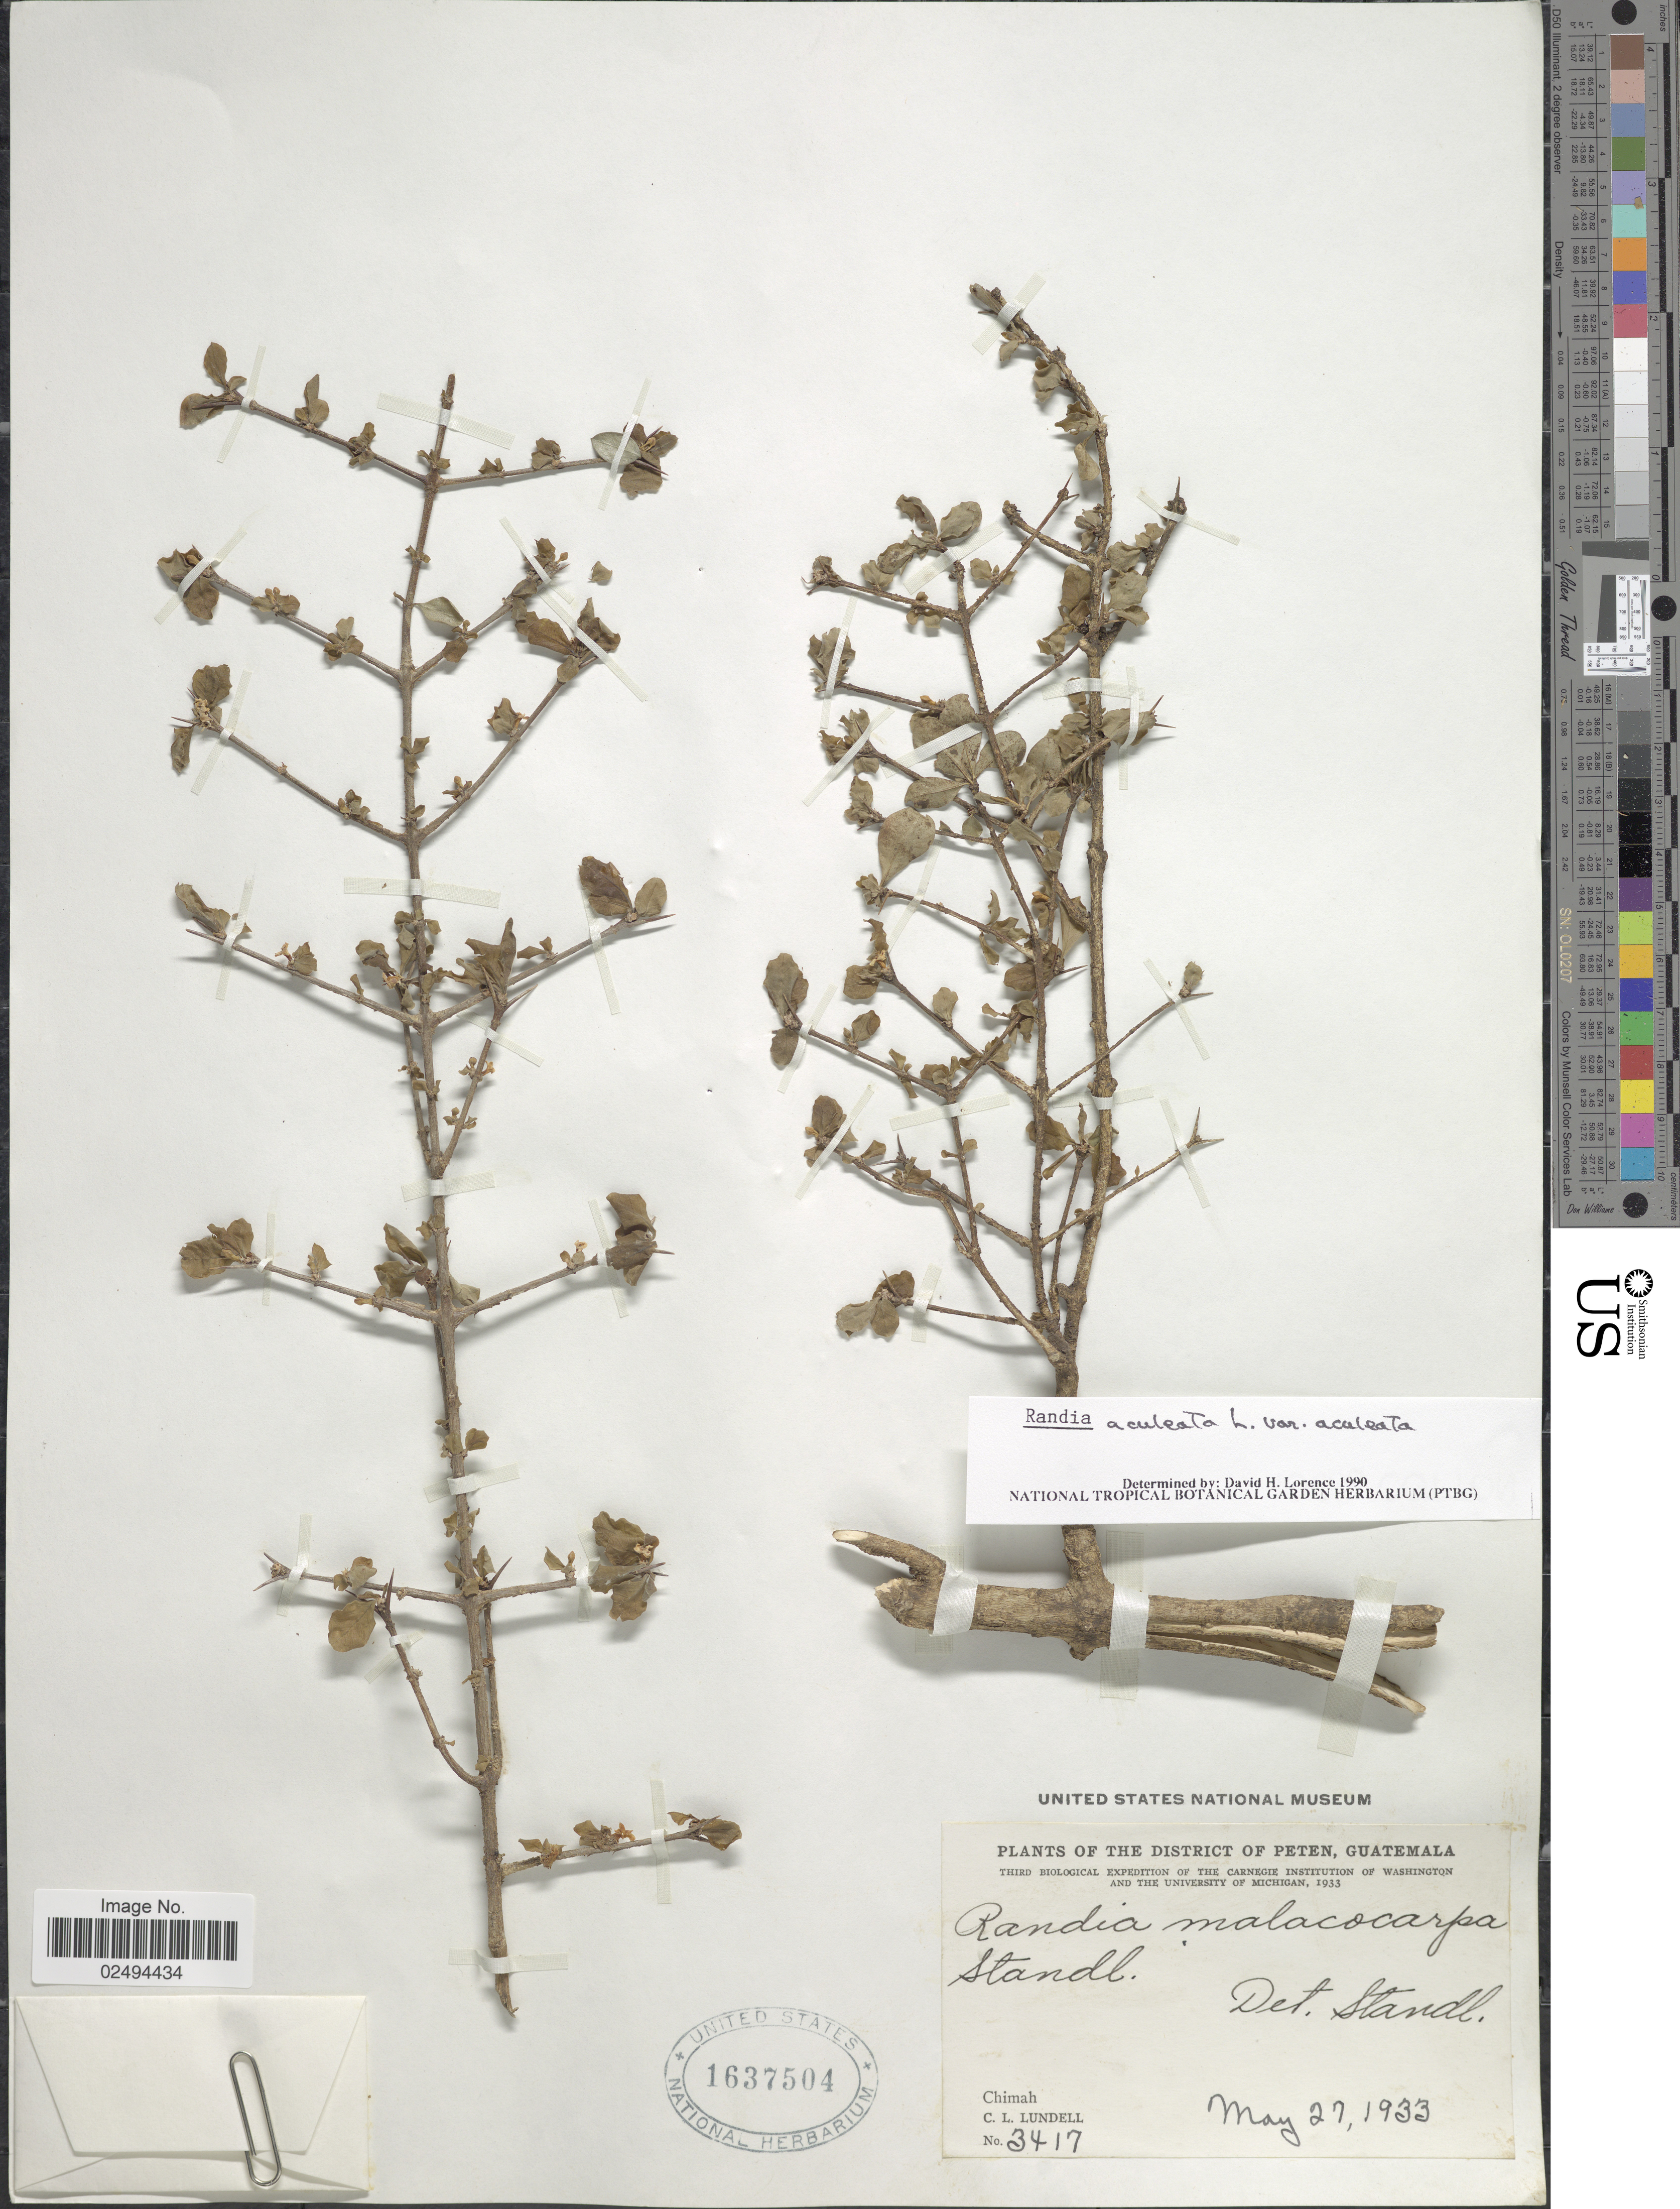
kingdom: Plantae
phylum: Tracheophyta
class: Magnoliopsida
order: Gentianales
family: Rubiaceae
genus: Randia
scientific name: Randia aculeata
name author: L.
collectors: C. L. Lundell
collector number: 3417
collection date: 1933-05-27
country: Guatemala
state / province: El Petén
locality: The District of Peten. Chimah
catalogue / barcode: US 1637504